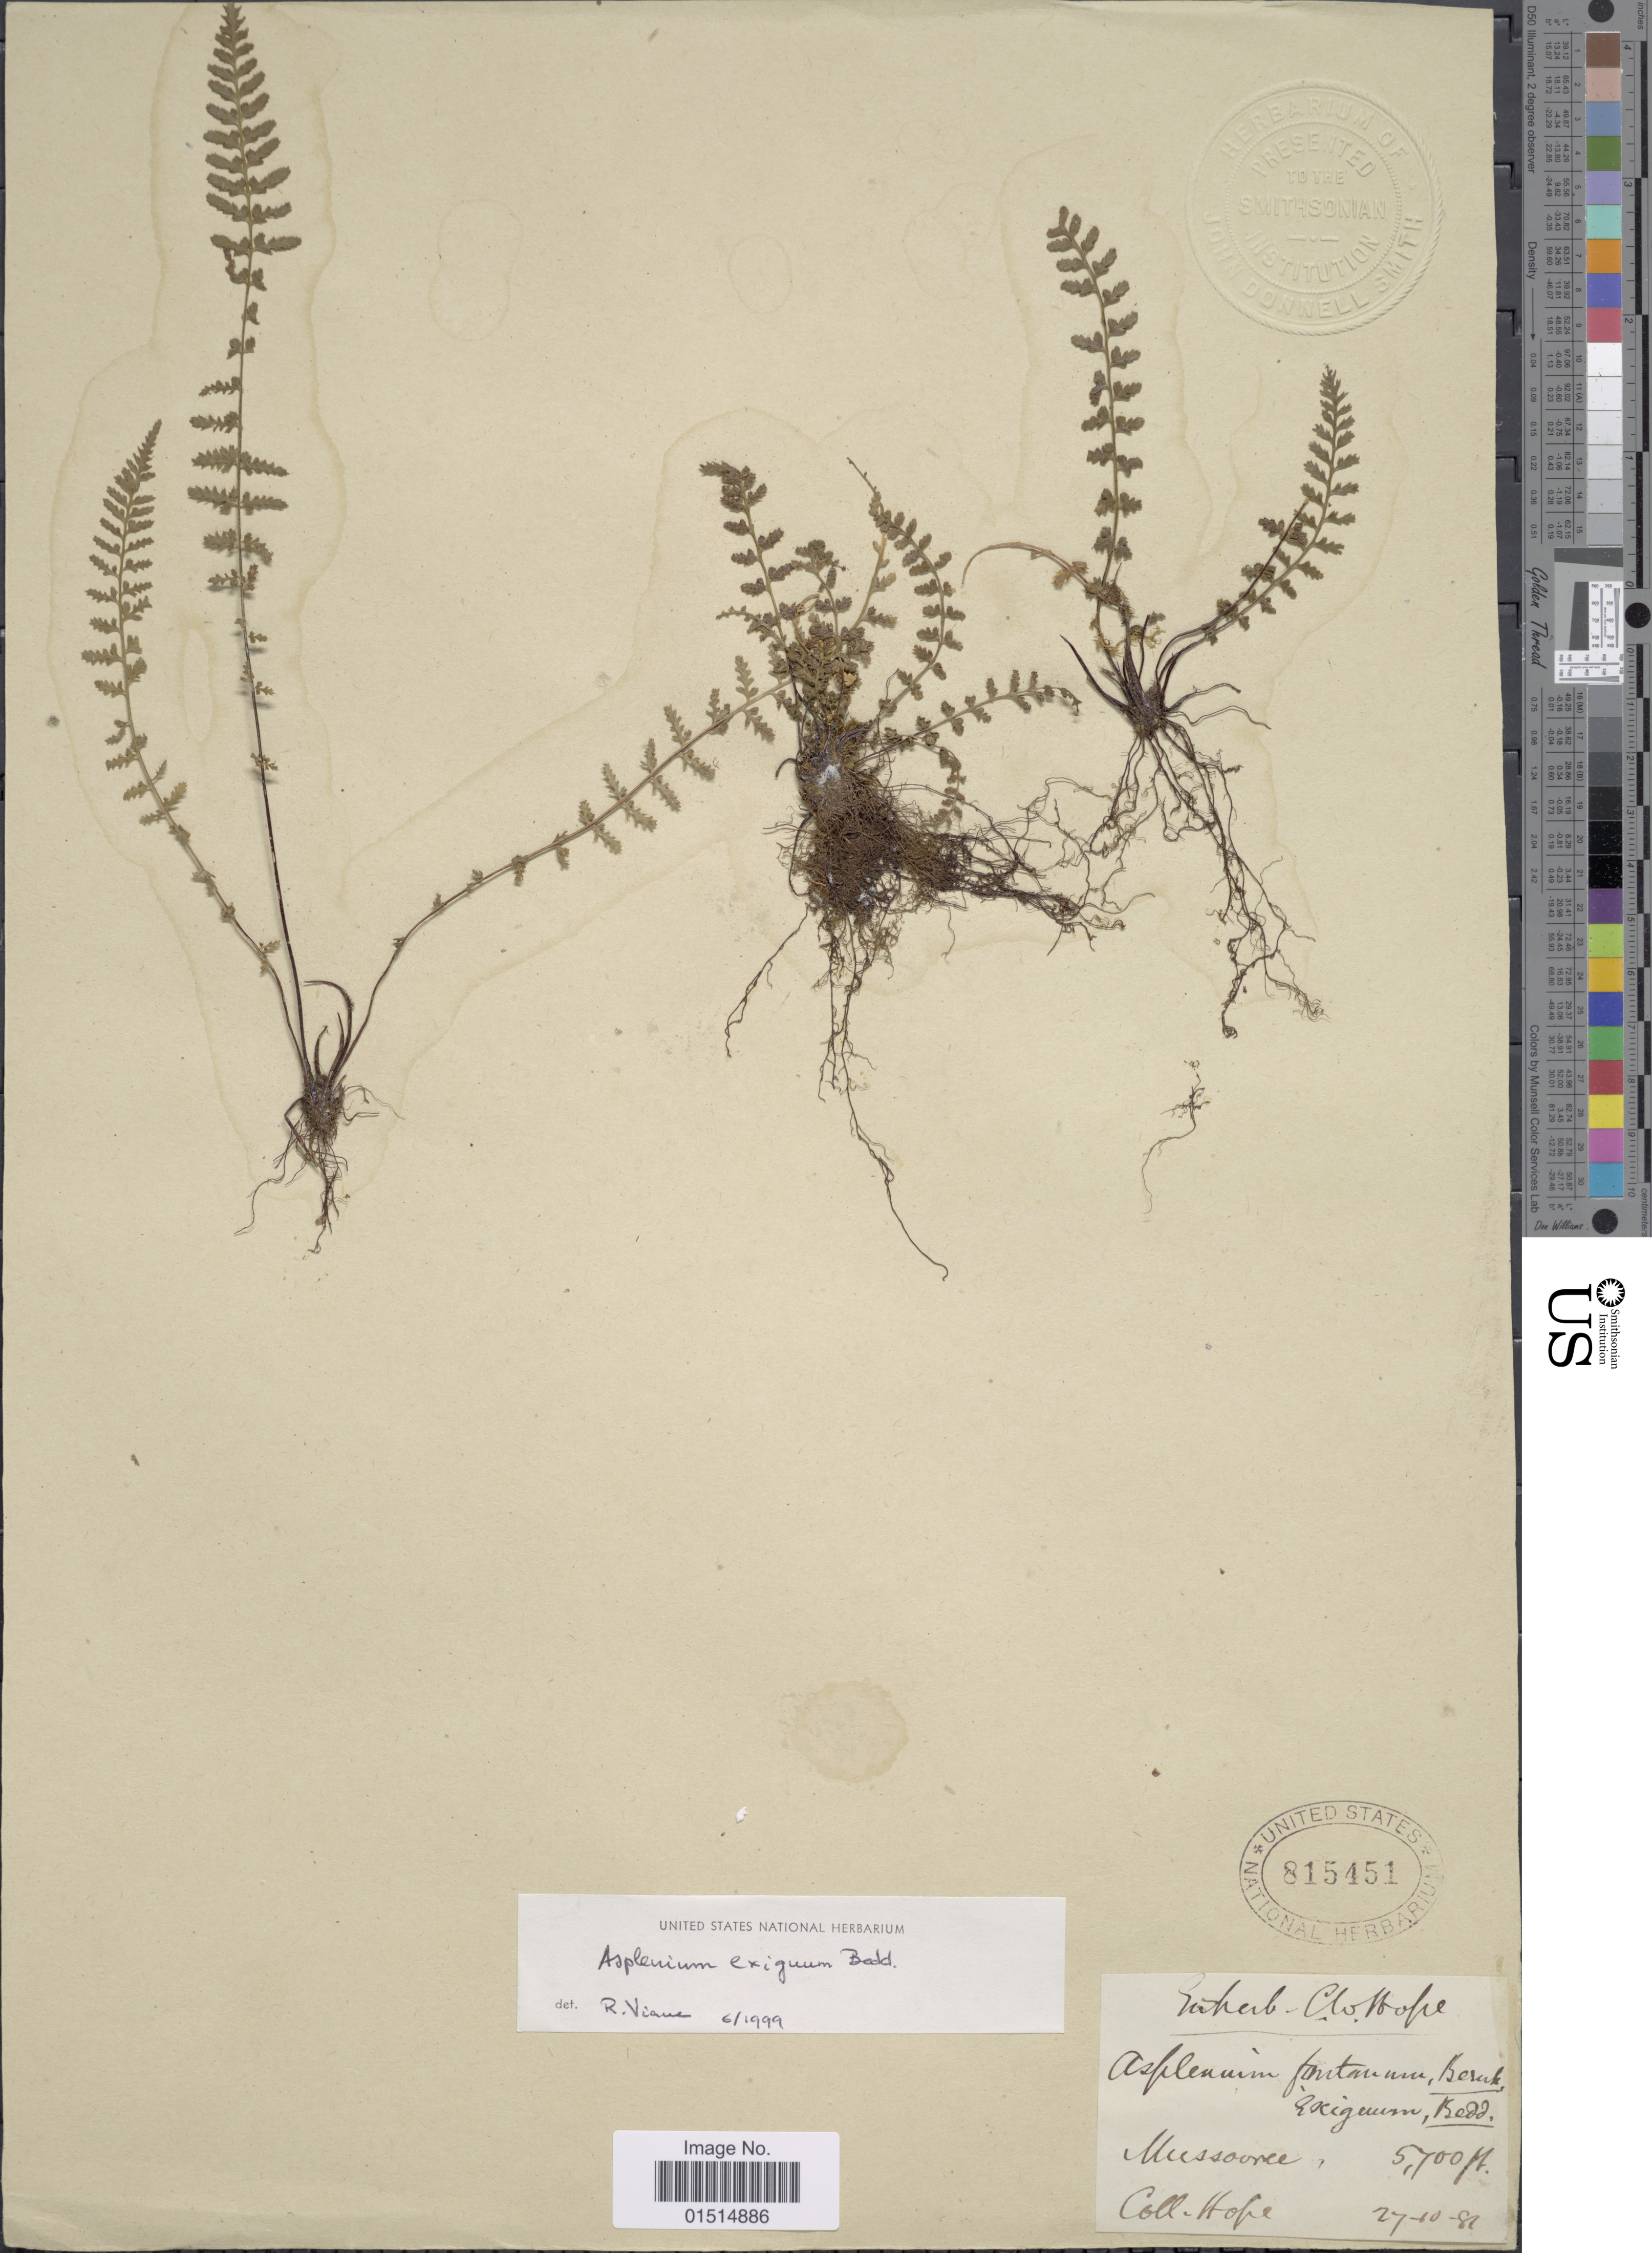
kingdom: Plantae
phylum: Tracheophyta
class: Polypodiopsida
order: Polypodiales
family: Aspleniaceae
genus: Asplenium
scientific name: Asplenium fontanum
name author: (L.) Bernh.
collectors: Hope, W.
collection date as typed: Transcribed d/m/y: 24/10/86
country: India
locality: Mussooree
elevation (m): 1737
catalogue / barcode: US 815451